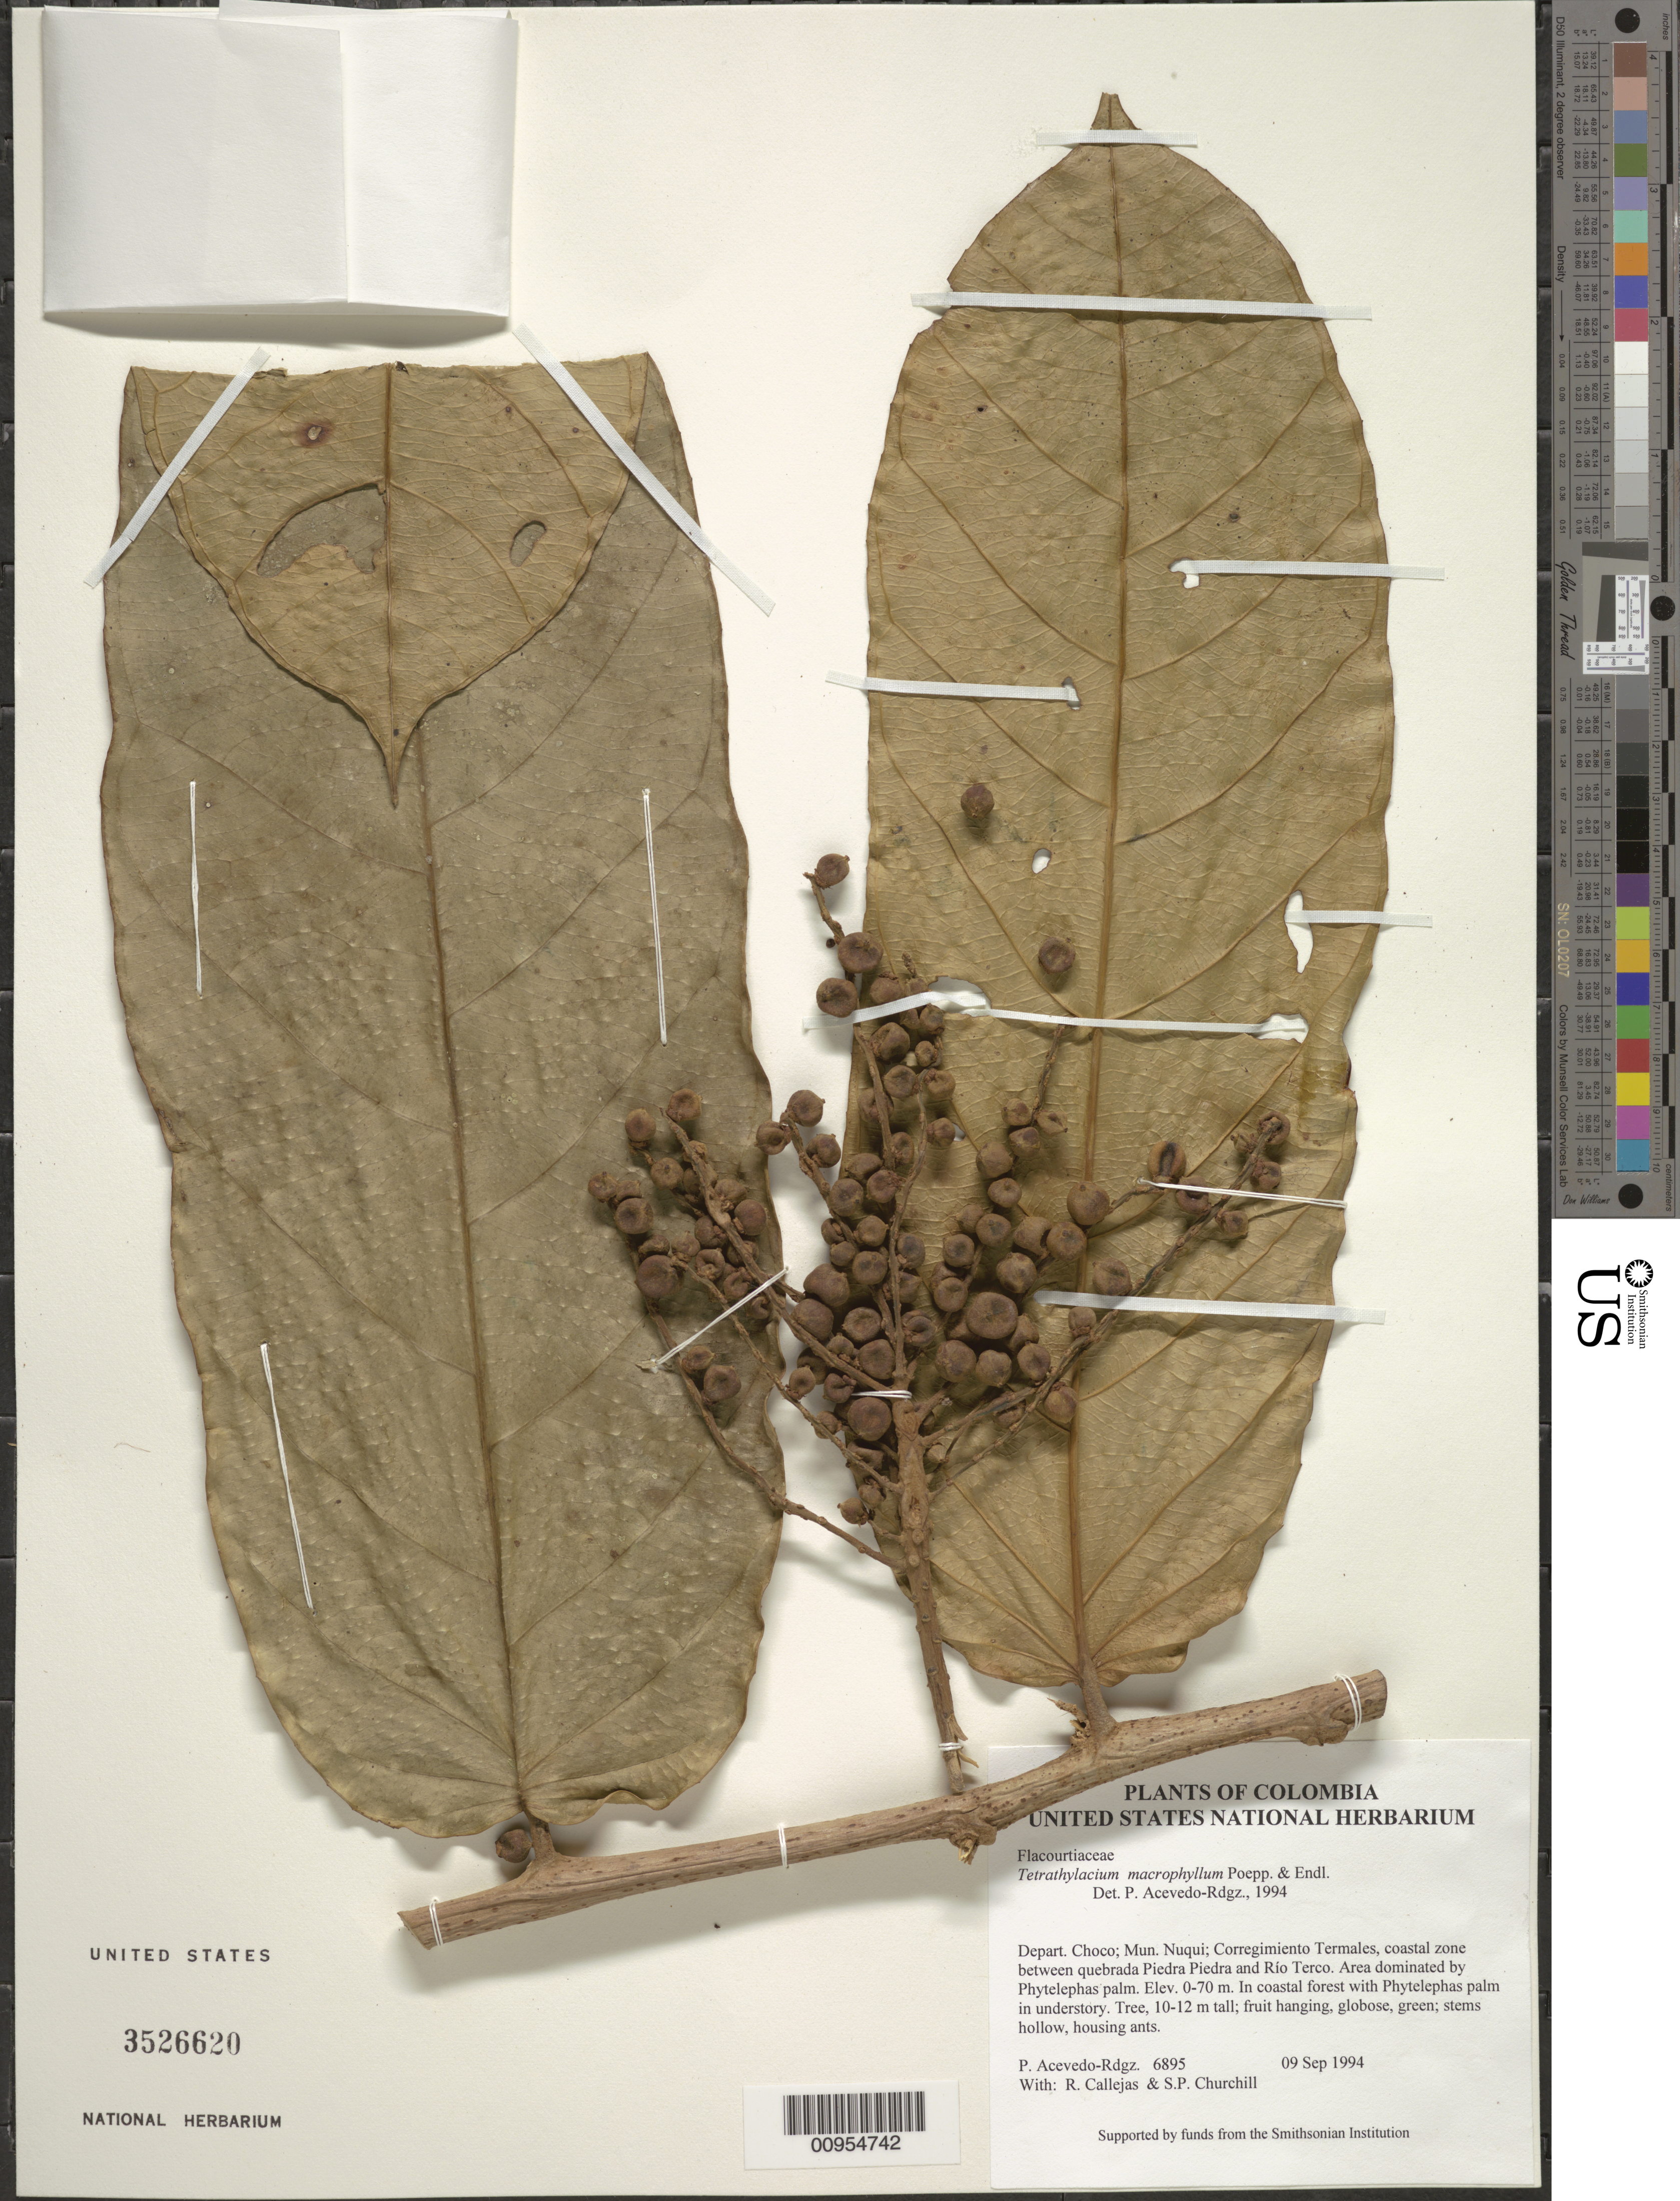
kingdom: Plantae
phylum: Tracheophyta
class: Magnoliopsida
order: Malpighiales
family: Salicaceae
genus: Tetrathylacium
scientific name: Tetrathylacium macrophyllum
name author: Poepp.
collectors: P. Acevedo-Rodr., R. Callejas & S. Churchill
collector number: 6895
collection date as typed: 09 Sep 1994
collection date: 1994-09-09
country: Colombia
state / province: Chocó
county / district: Nuqui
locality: Depart. Choco; Mun. Nuqui; Corregimiento Termales, coastal zone between quebrada Piedra Piedra and Río Terco. Area dominated by Phytelephas palm.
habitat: In coastal forest with Phytelephas palm in understory.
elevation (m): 0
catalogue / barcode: US 3526620